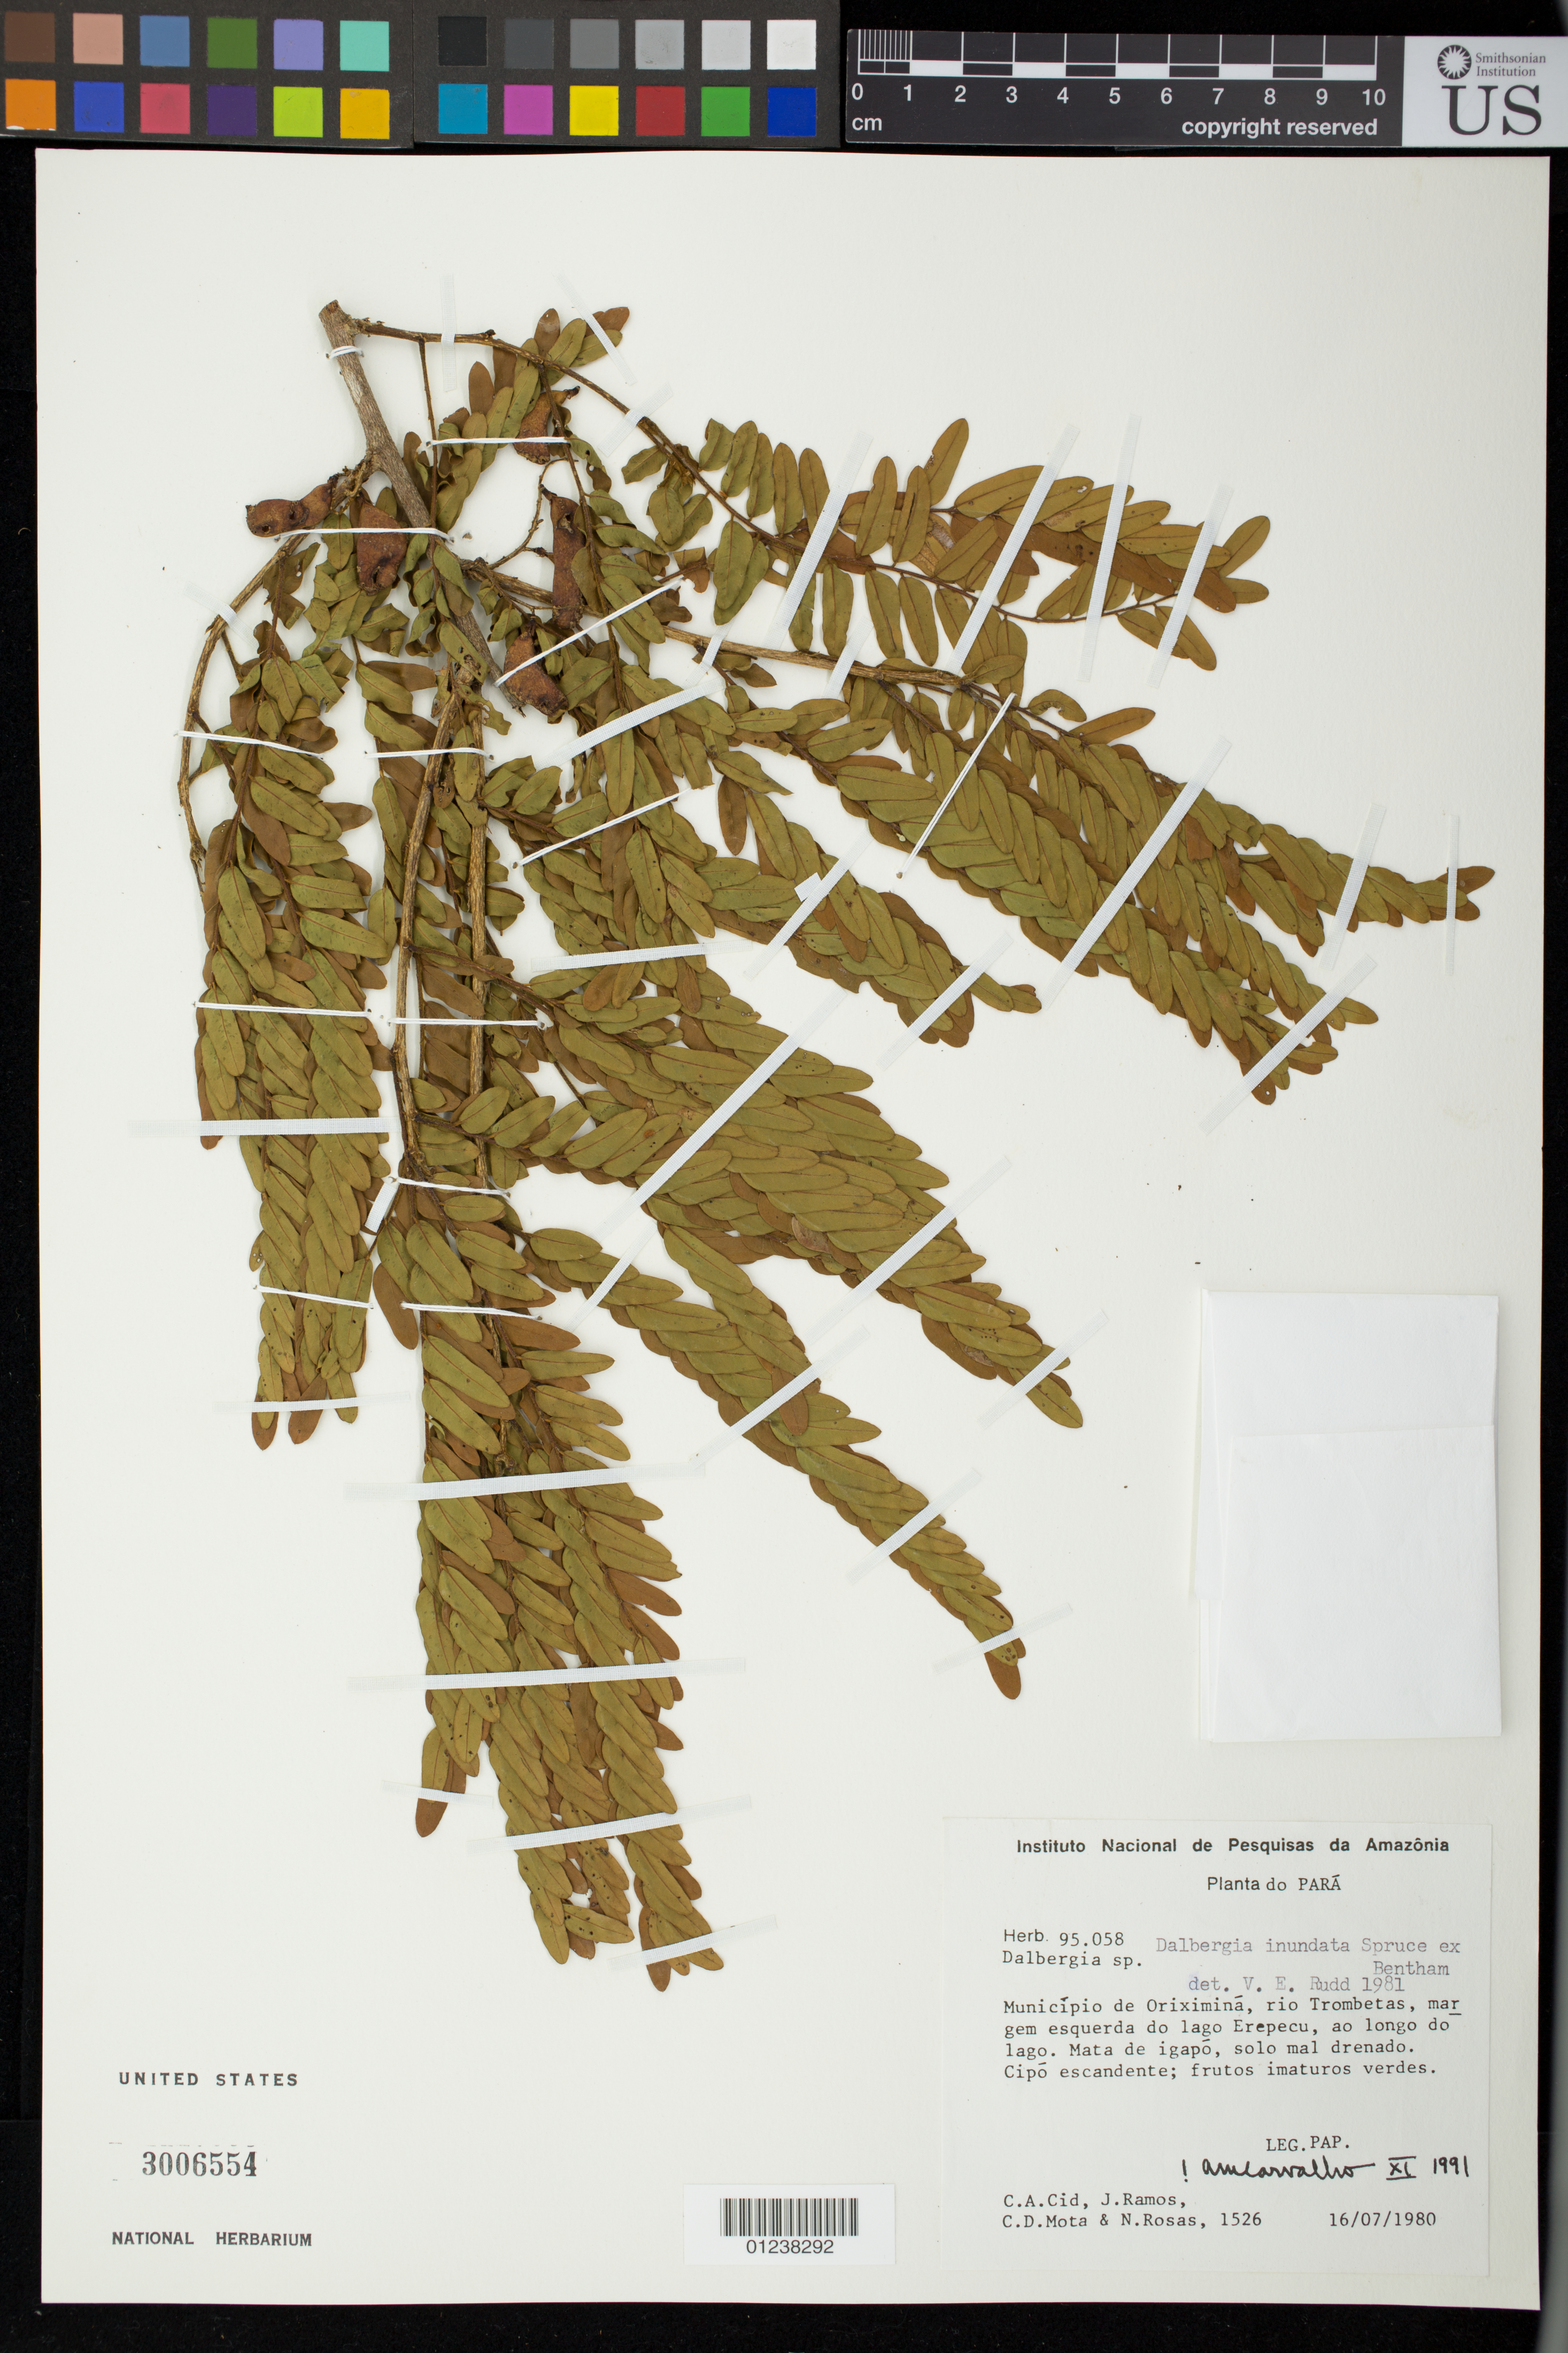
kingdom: Plantae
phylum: Tracheophyta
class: Magnoliopsida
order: Fabales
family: Fabaceae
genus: Dalbergia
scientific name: Dalbergia inundata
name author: Benth.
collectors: C. A. Cid Ferreira, J. Ramos, C. D. Mota & N. Rosas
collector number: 1526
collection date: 1980-07-16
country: Brazil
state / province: Para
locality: Municipio de Orixima, rio Trombetas, margem esquerda do lago Erepecu, ao longo do lago.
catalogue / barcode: US 3006554